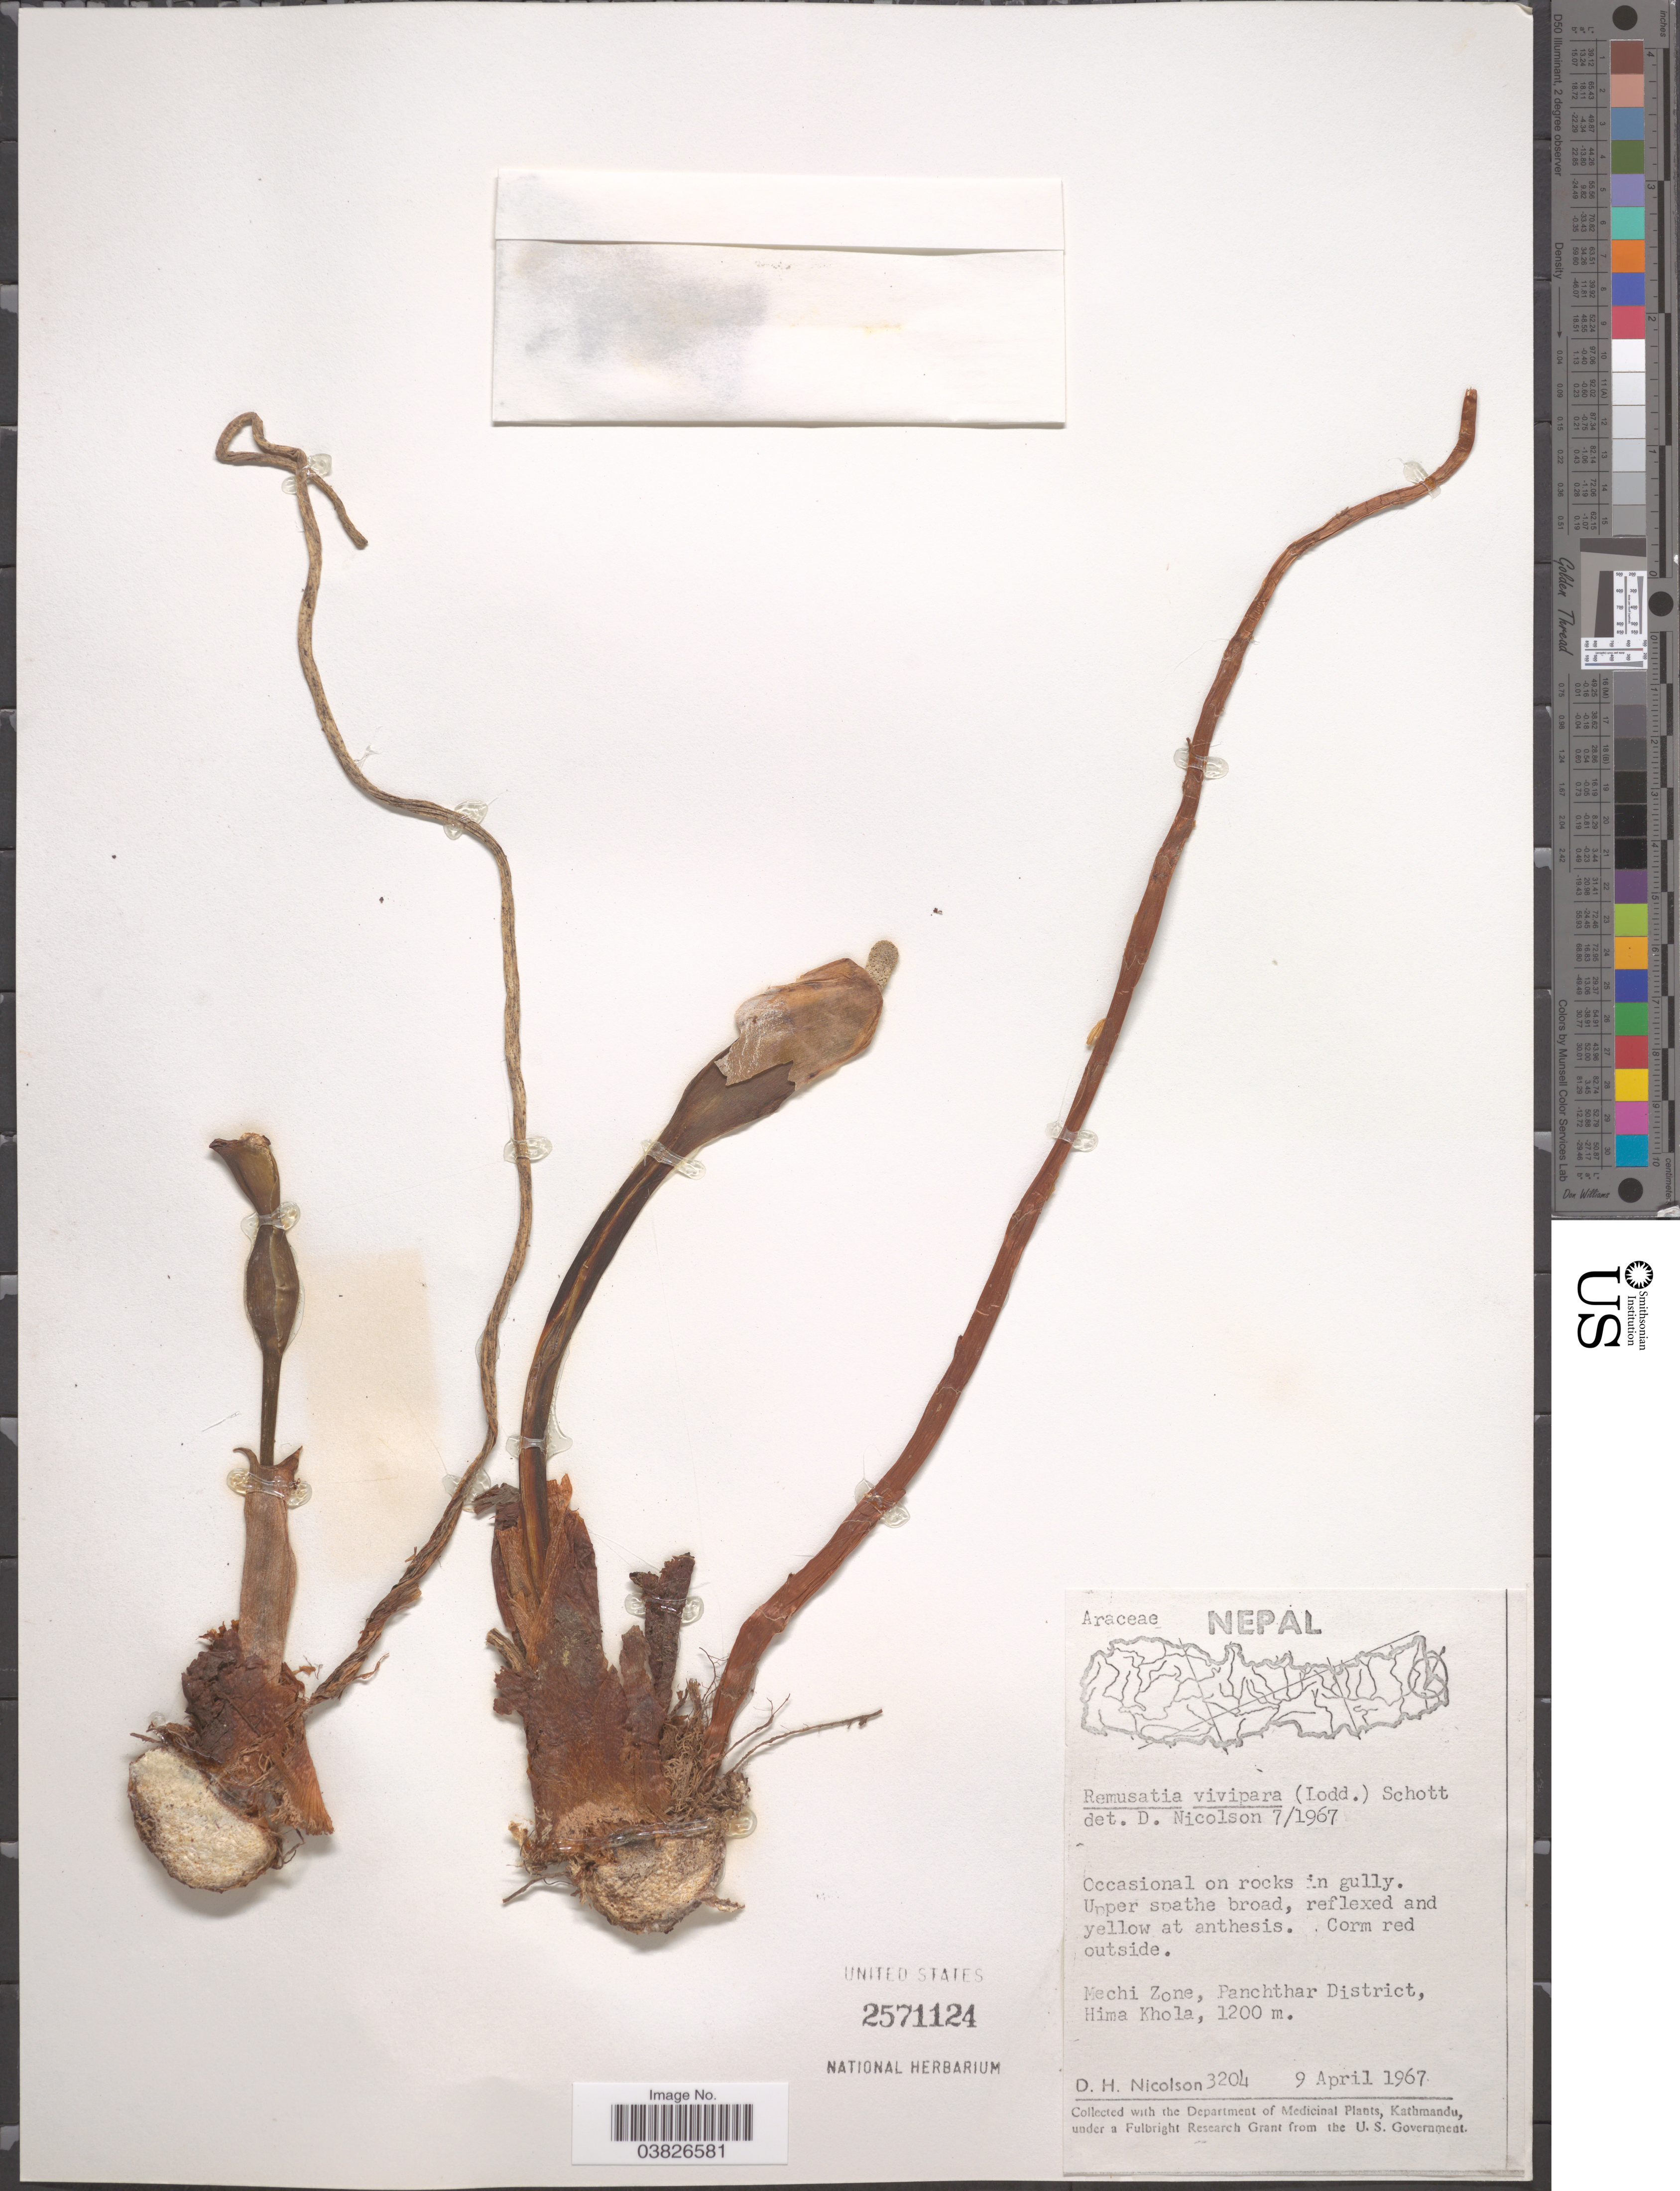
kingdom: Plantae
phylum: Tracheophyta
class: Liliopsida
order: Alismatales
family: Araceae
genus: Remusatia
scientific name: Remusatia vivipara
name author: (Roxb.) Schott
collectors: D. H. Nicolson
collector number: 3204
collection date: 1967-04-09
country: Nepal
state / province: Mechi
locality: Mechi Zone, Panchthar District, Hima Khola.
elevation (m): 1200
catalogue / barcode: US 2571124